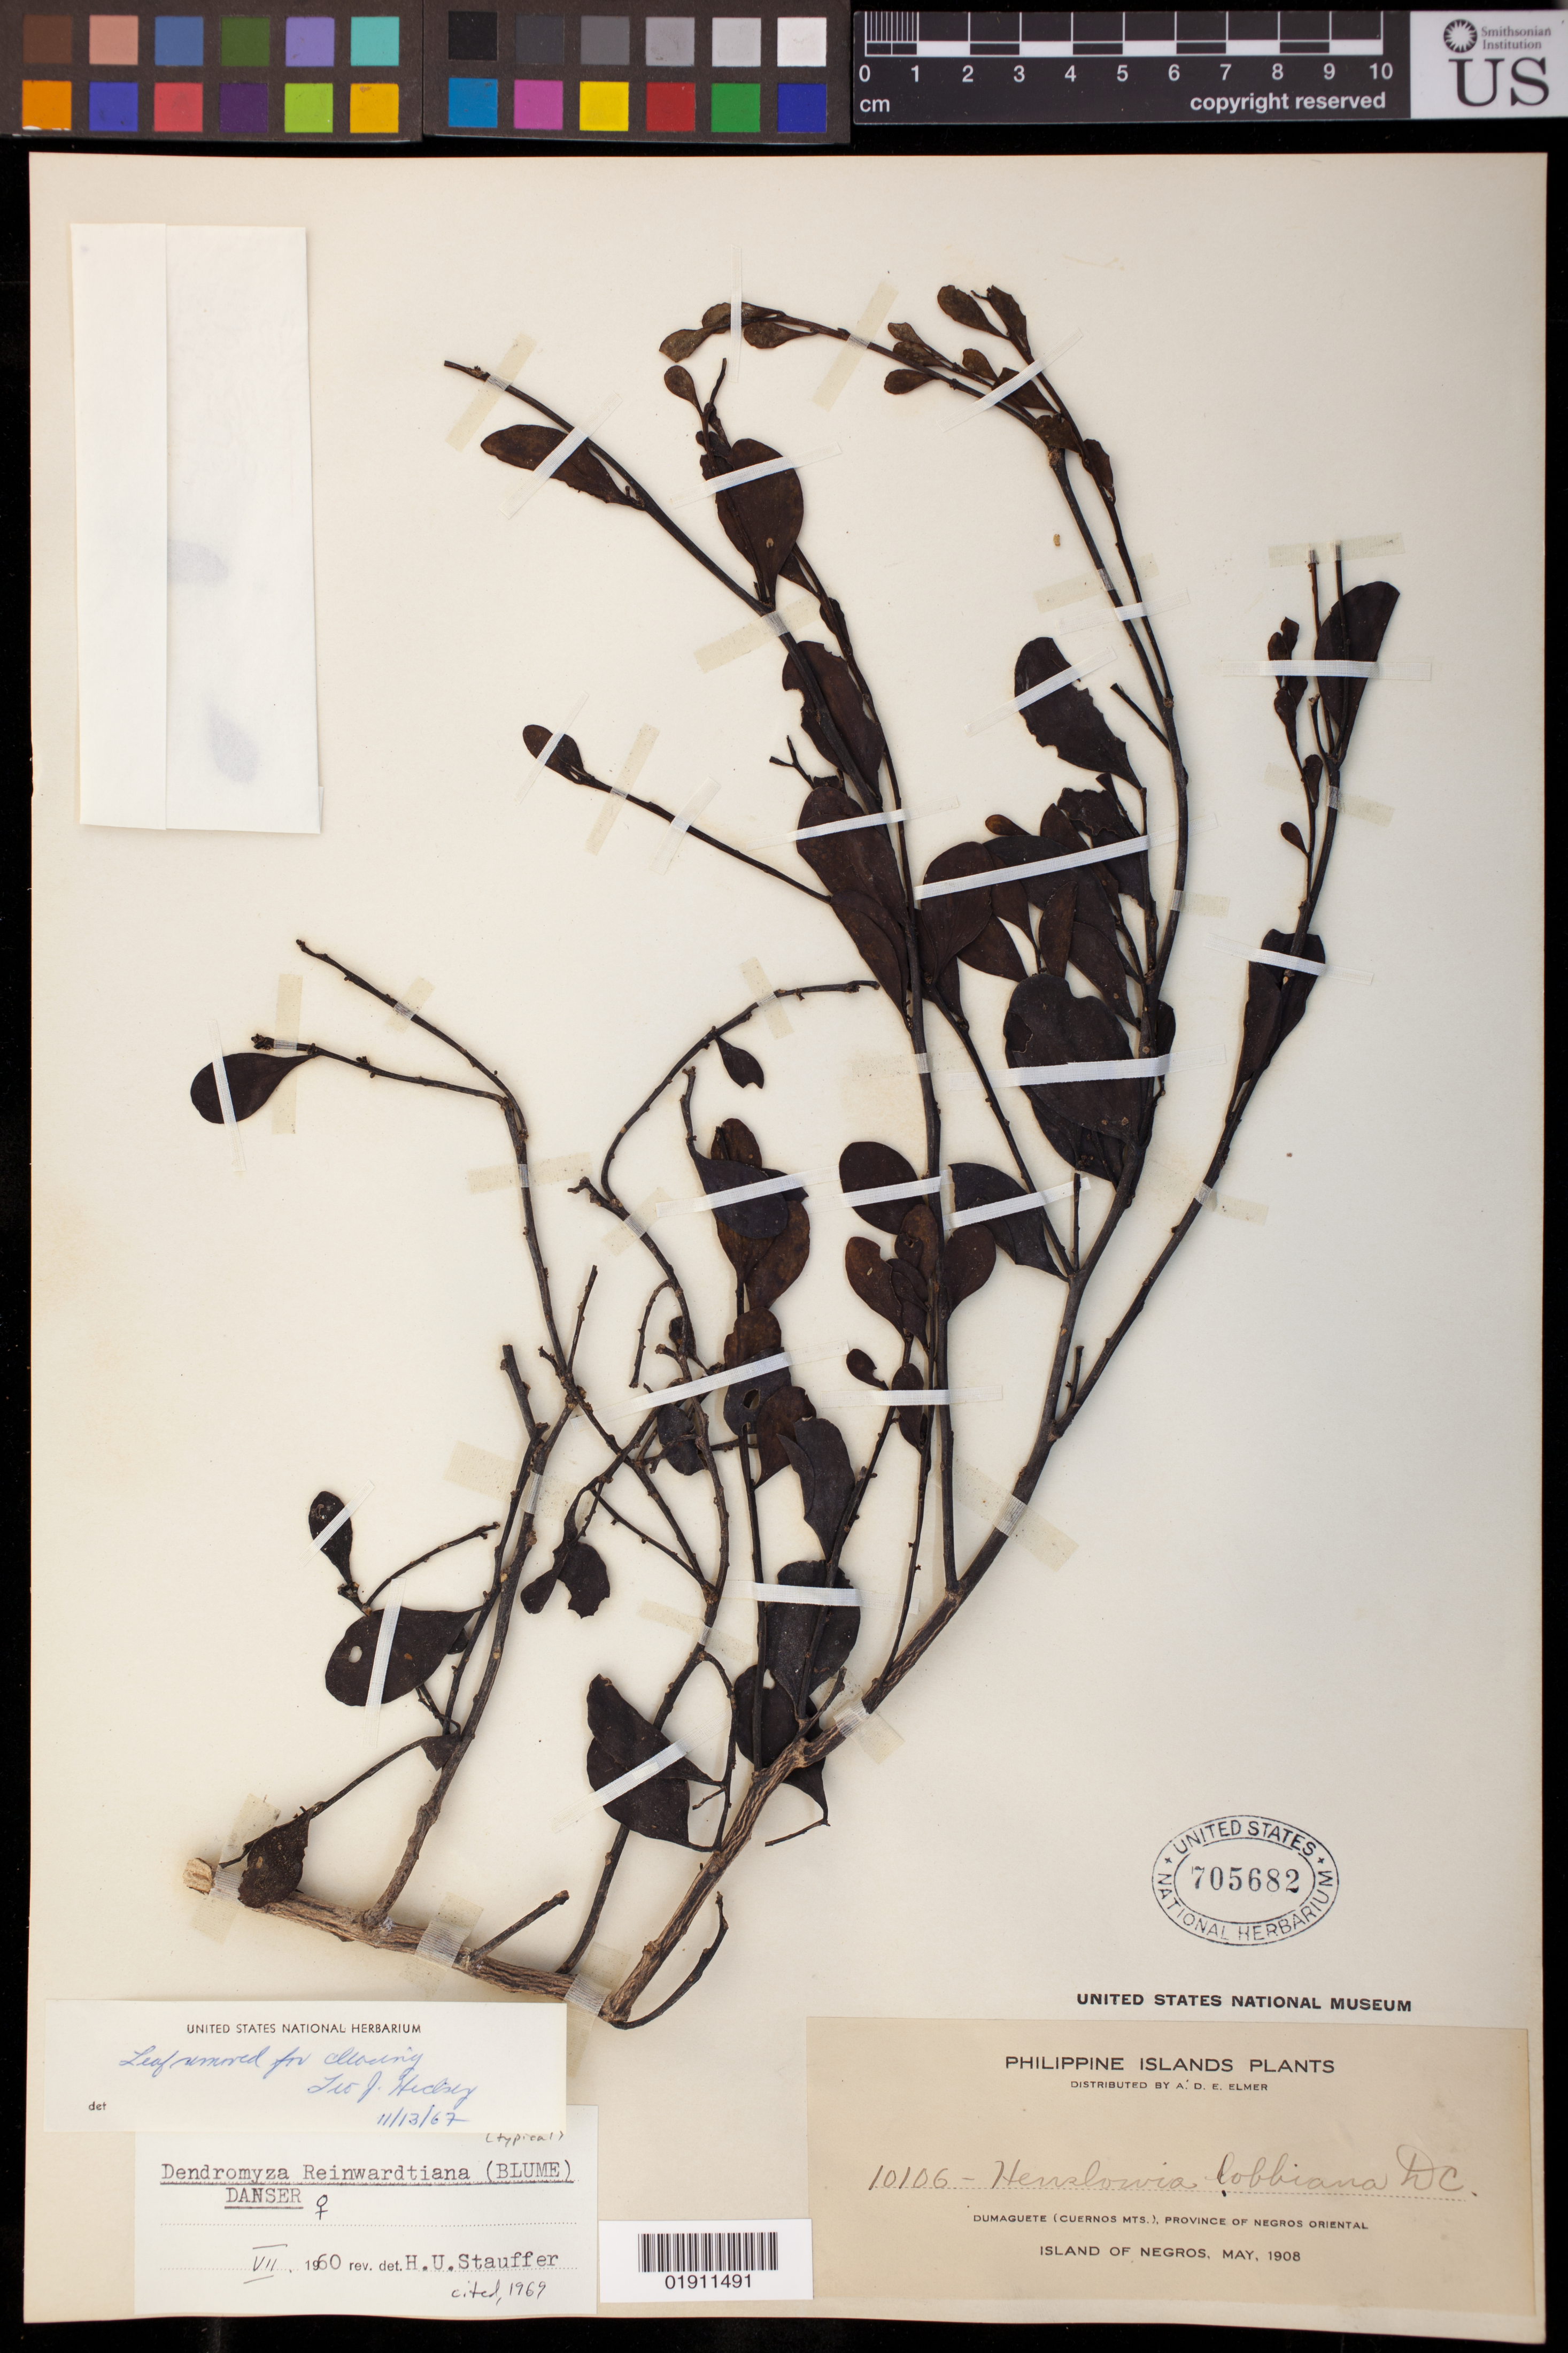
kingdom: Plantae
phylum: Tracheophyta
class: Magnoliopsida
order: Santalales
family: Amphorogynaceae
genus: Dendromyza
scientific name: Dendromyza reinwardtiana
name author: (Blume) Danser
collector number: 10106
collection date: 1908-05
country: Philippines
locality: Dumaguete (Cuernos Mts.), Province of Negros Oriental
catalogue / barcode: US 705682